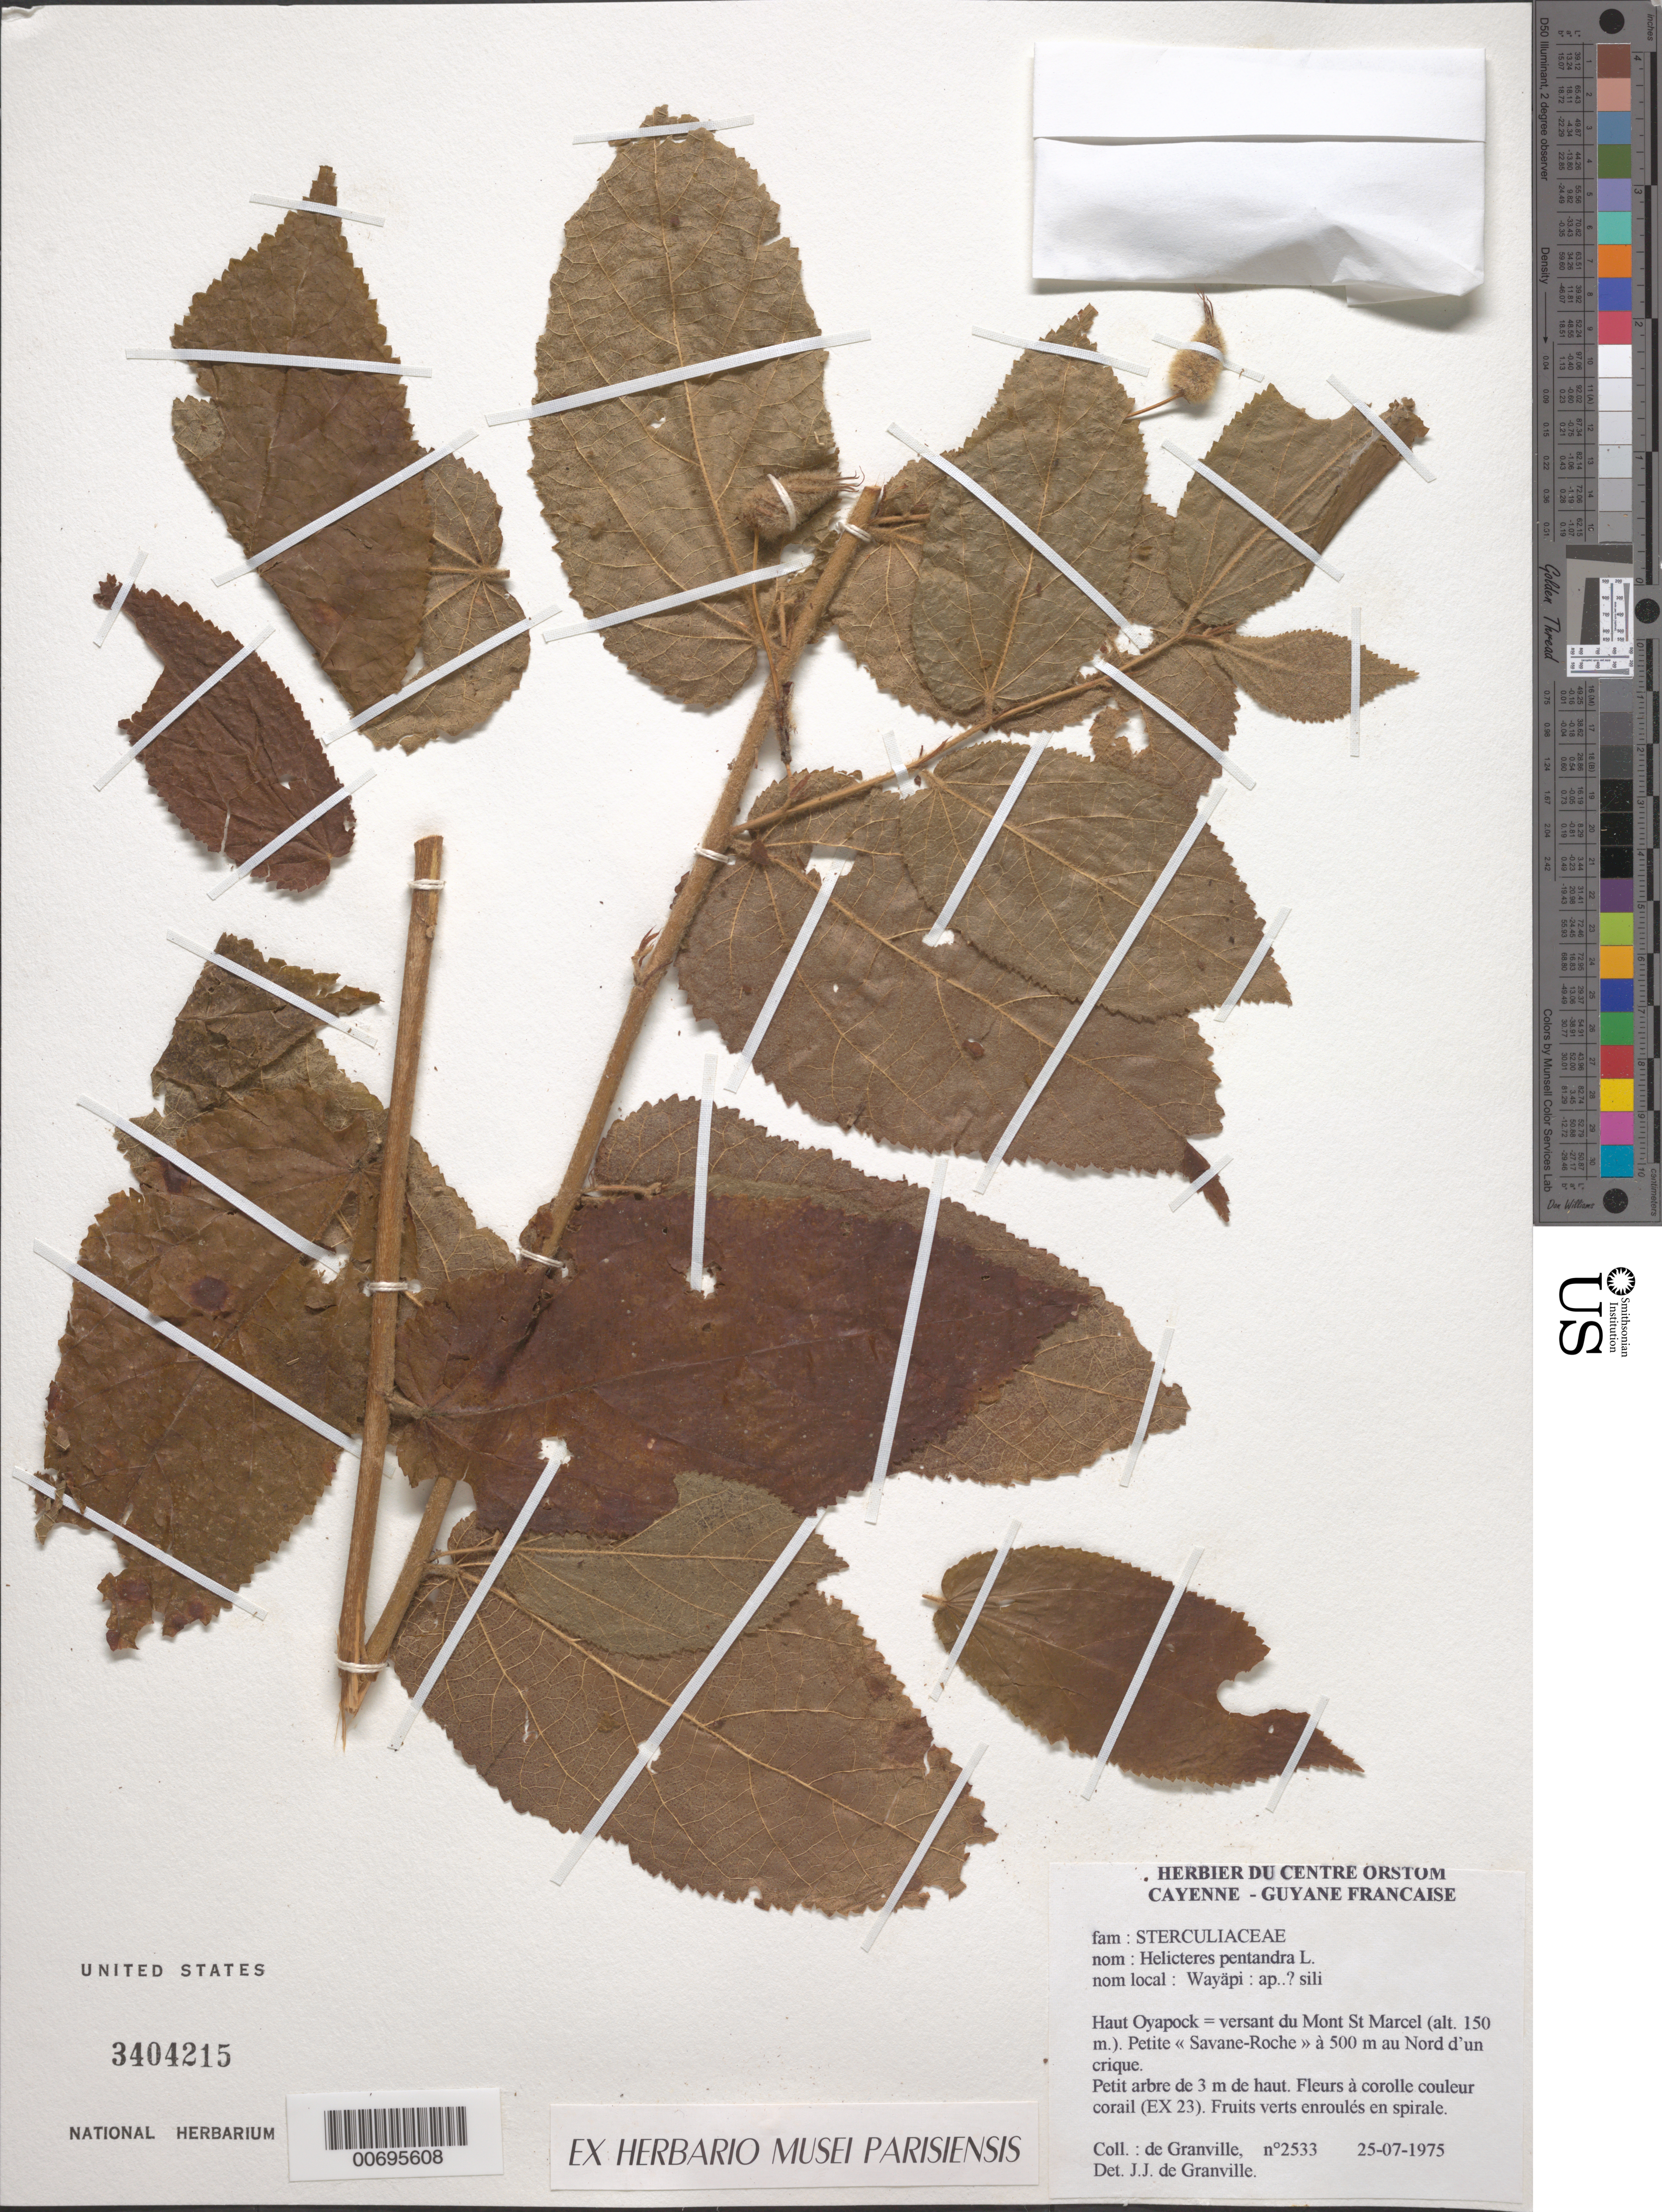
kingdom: Plantae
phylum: Tracheophyta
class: Magnoliopsida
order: Malvales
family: Malvaceae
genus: Helicteres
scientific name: Helicteres pentandra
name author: L.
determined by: Granville, J. J. de, (CAY), Institut de Recherche pour le Developpement (IRD) (FRENCH GUIANA)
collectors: J.-J. de Granville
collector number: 2533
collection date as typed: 25-Jul-75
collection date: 1975-07-25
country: French Guiana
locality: Haut Oyapock, versant S du Mont St. Marcel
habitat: Small rocky savanna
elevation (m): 150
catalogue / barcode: US 3404215